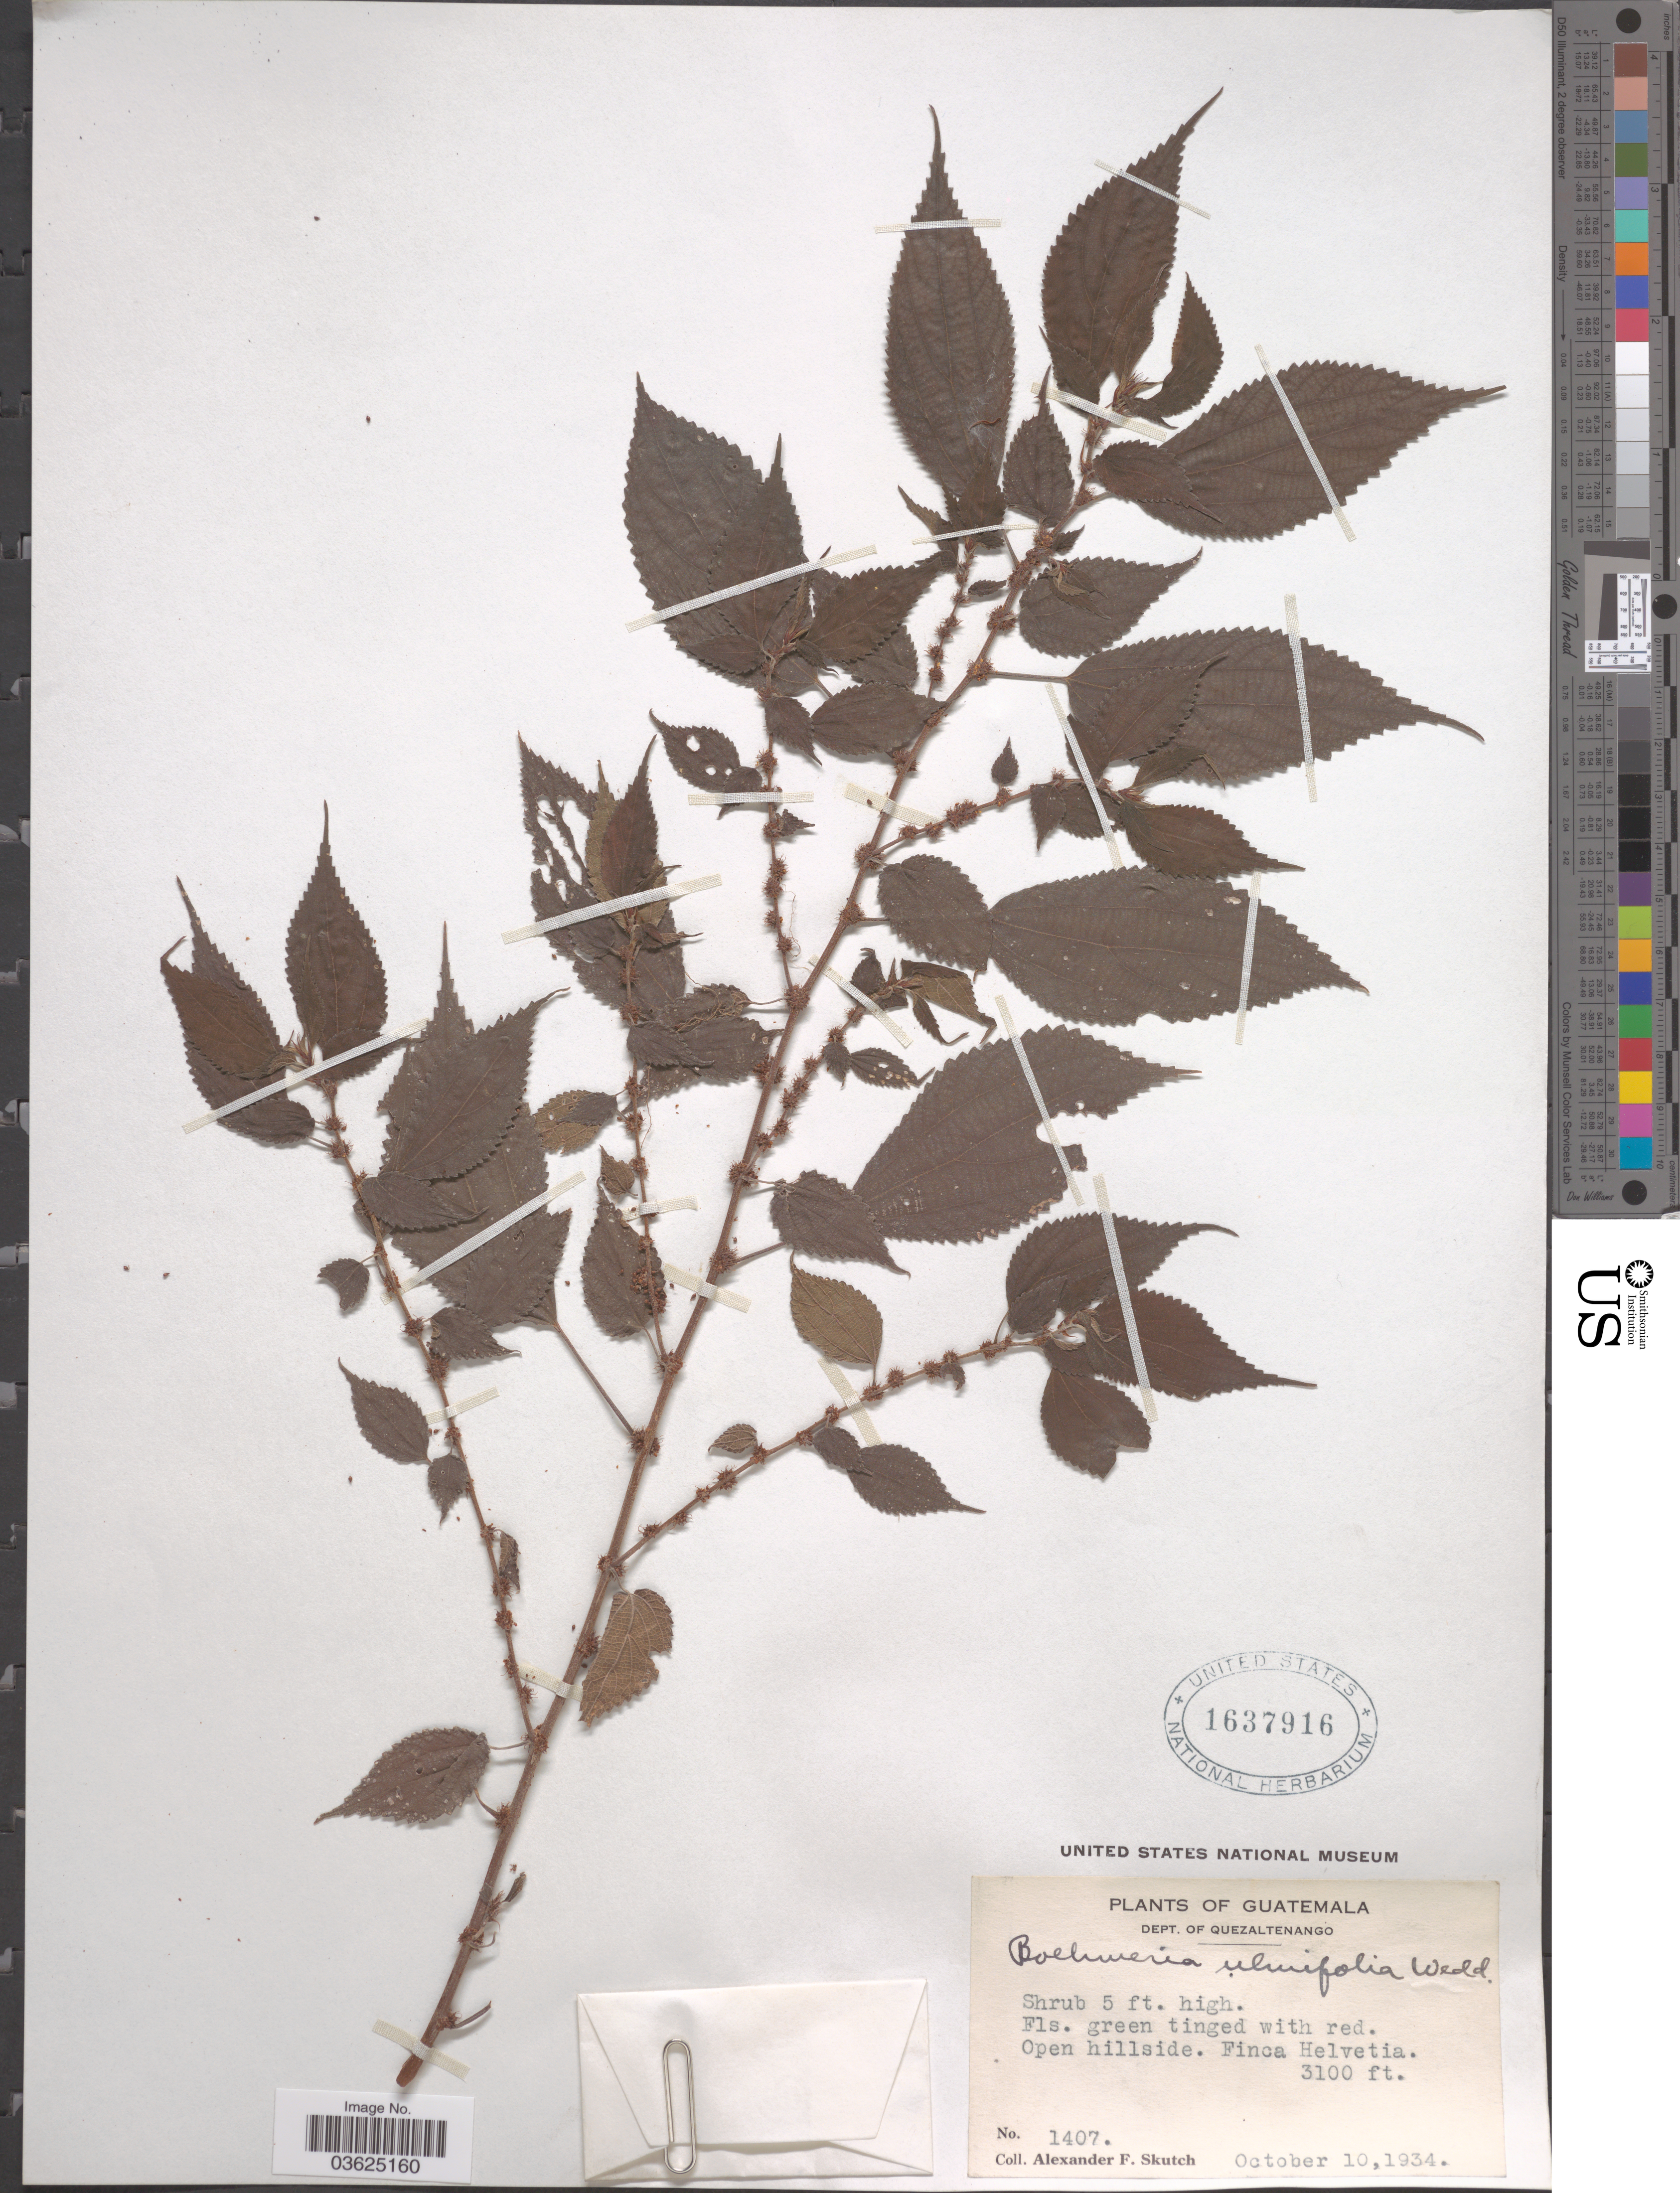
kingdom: Plantae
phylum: Tracheophyta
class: Magnoliopsida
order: Rosales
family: Urticaceae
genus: Boehmeria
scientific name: Boehmeria ulmifolia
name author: Wedd.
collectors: A. F. Skutch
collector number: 1407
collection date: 1934-10-10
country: Guatemala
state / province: Quetzaltenango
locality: Dept. of Quezaltenango. Finca Helvetica.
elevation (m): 945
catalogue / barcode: US 1637916